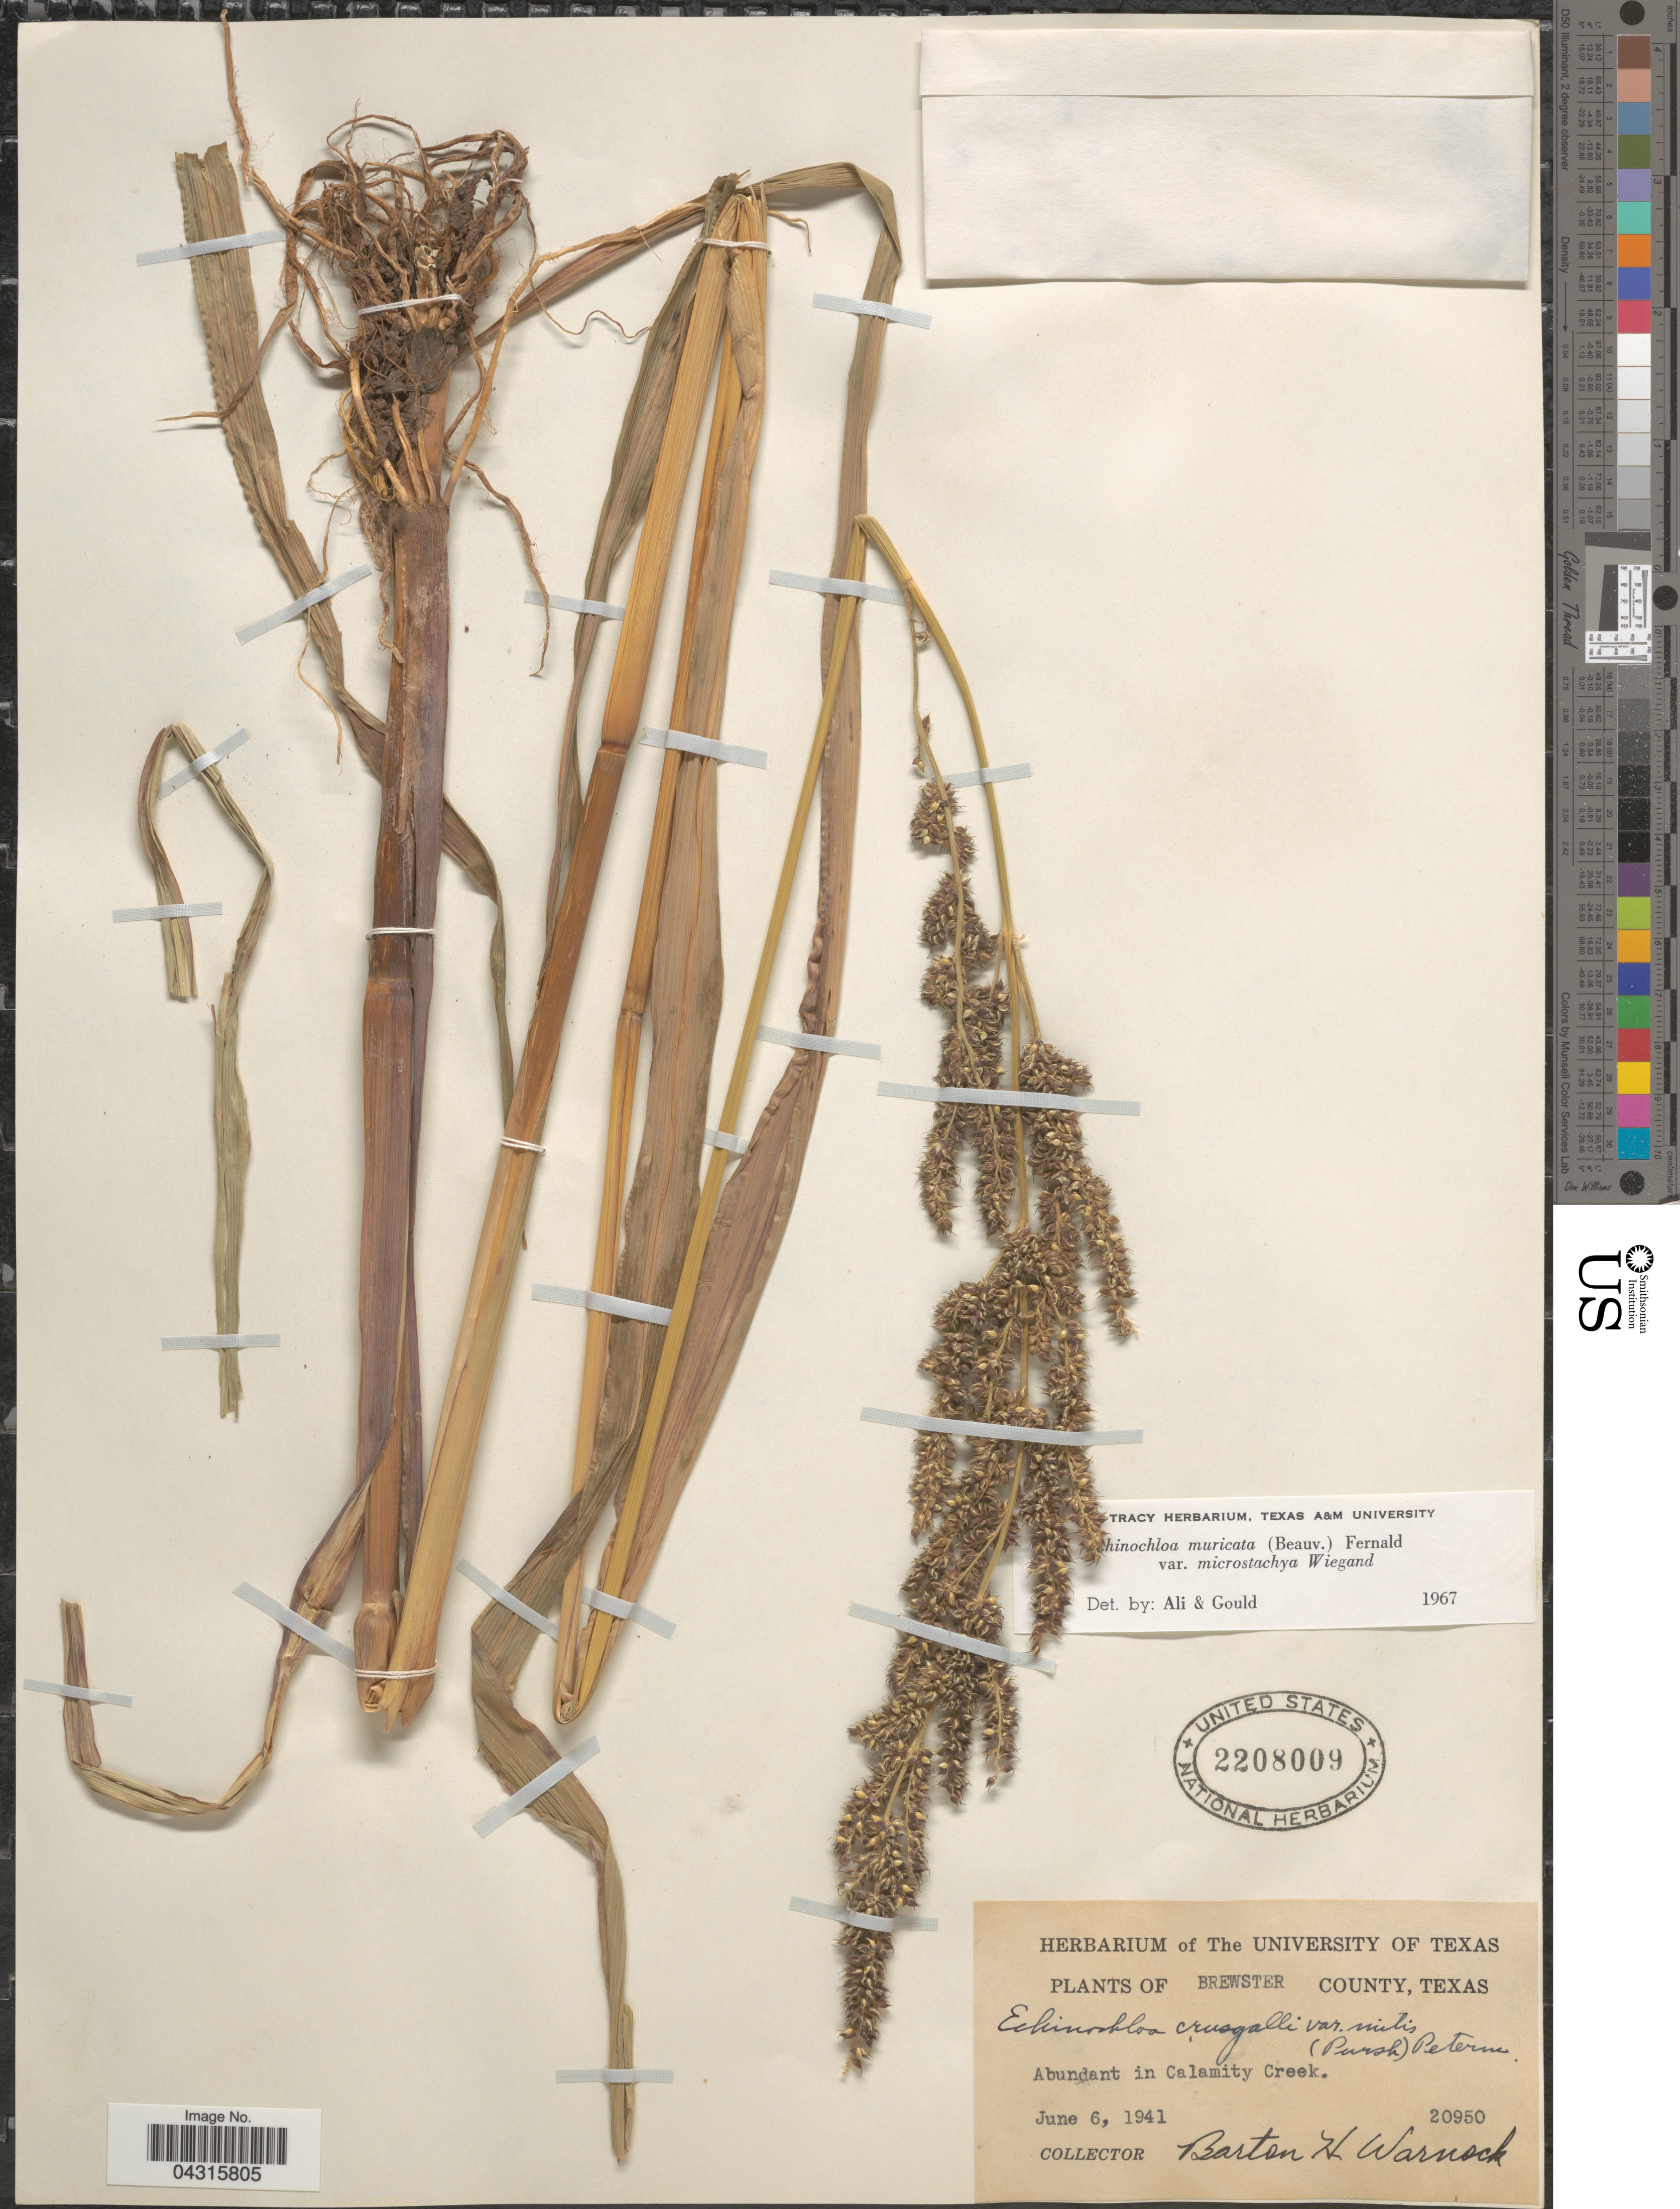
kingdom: Plantae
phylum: Tracheophyta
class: Liliopsida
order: Poales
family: Poaceae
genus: Echinochloa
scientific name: Echinochloa muricata var. microstachya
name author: Wiegand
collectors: B. H. Warnock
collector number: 20950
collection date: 1941-06-06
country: United States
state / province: Texas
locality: Brewster County. Abundant in Calamity Creek.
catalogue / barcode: US 2208009